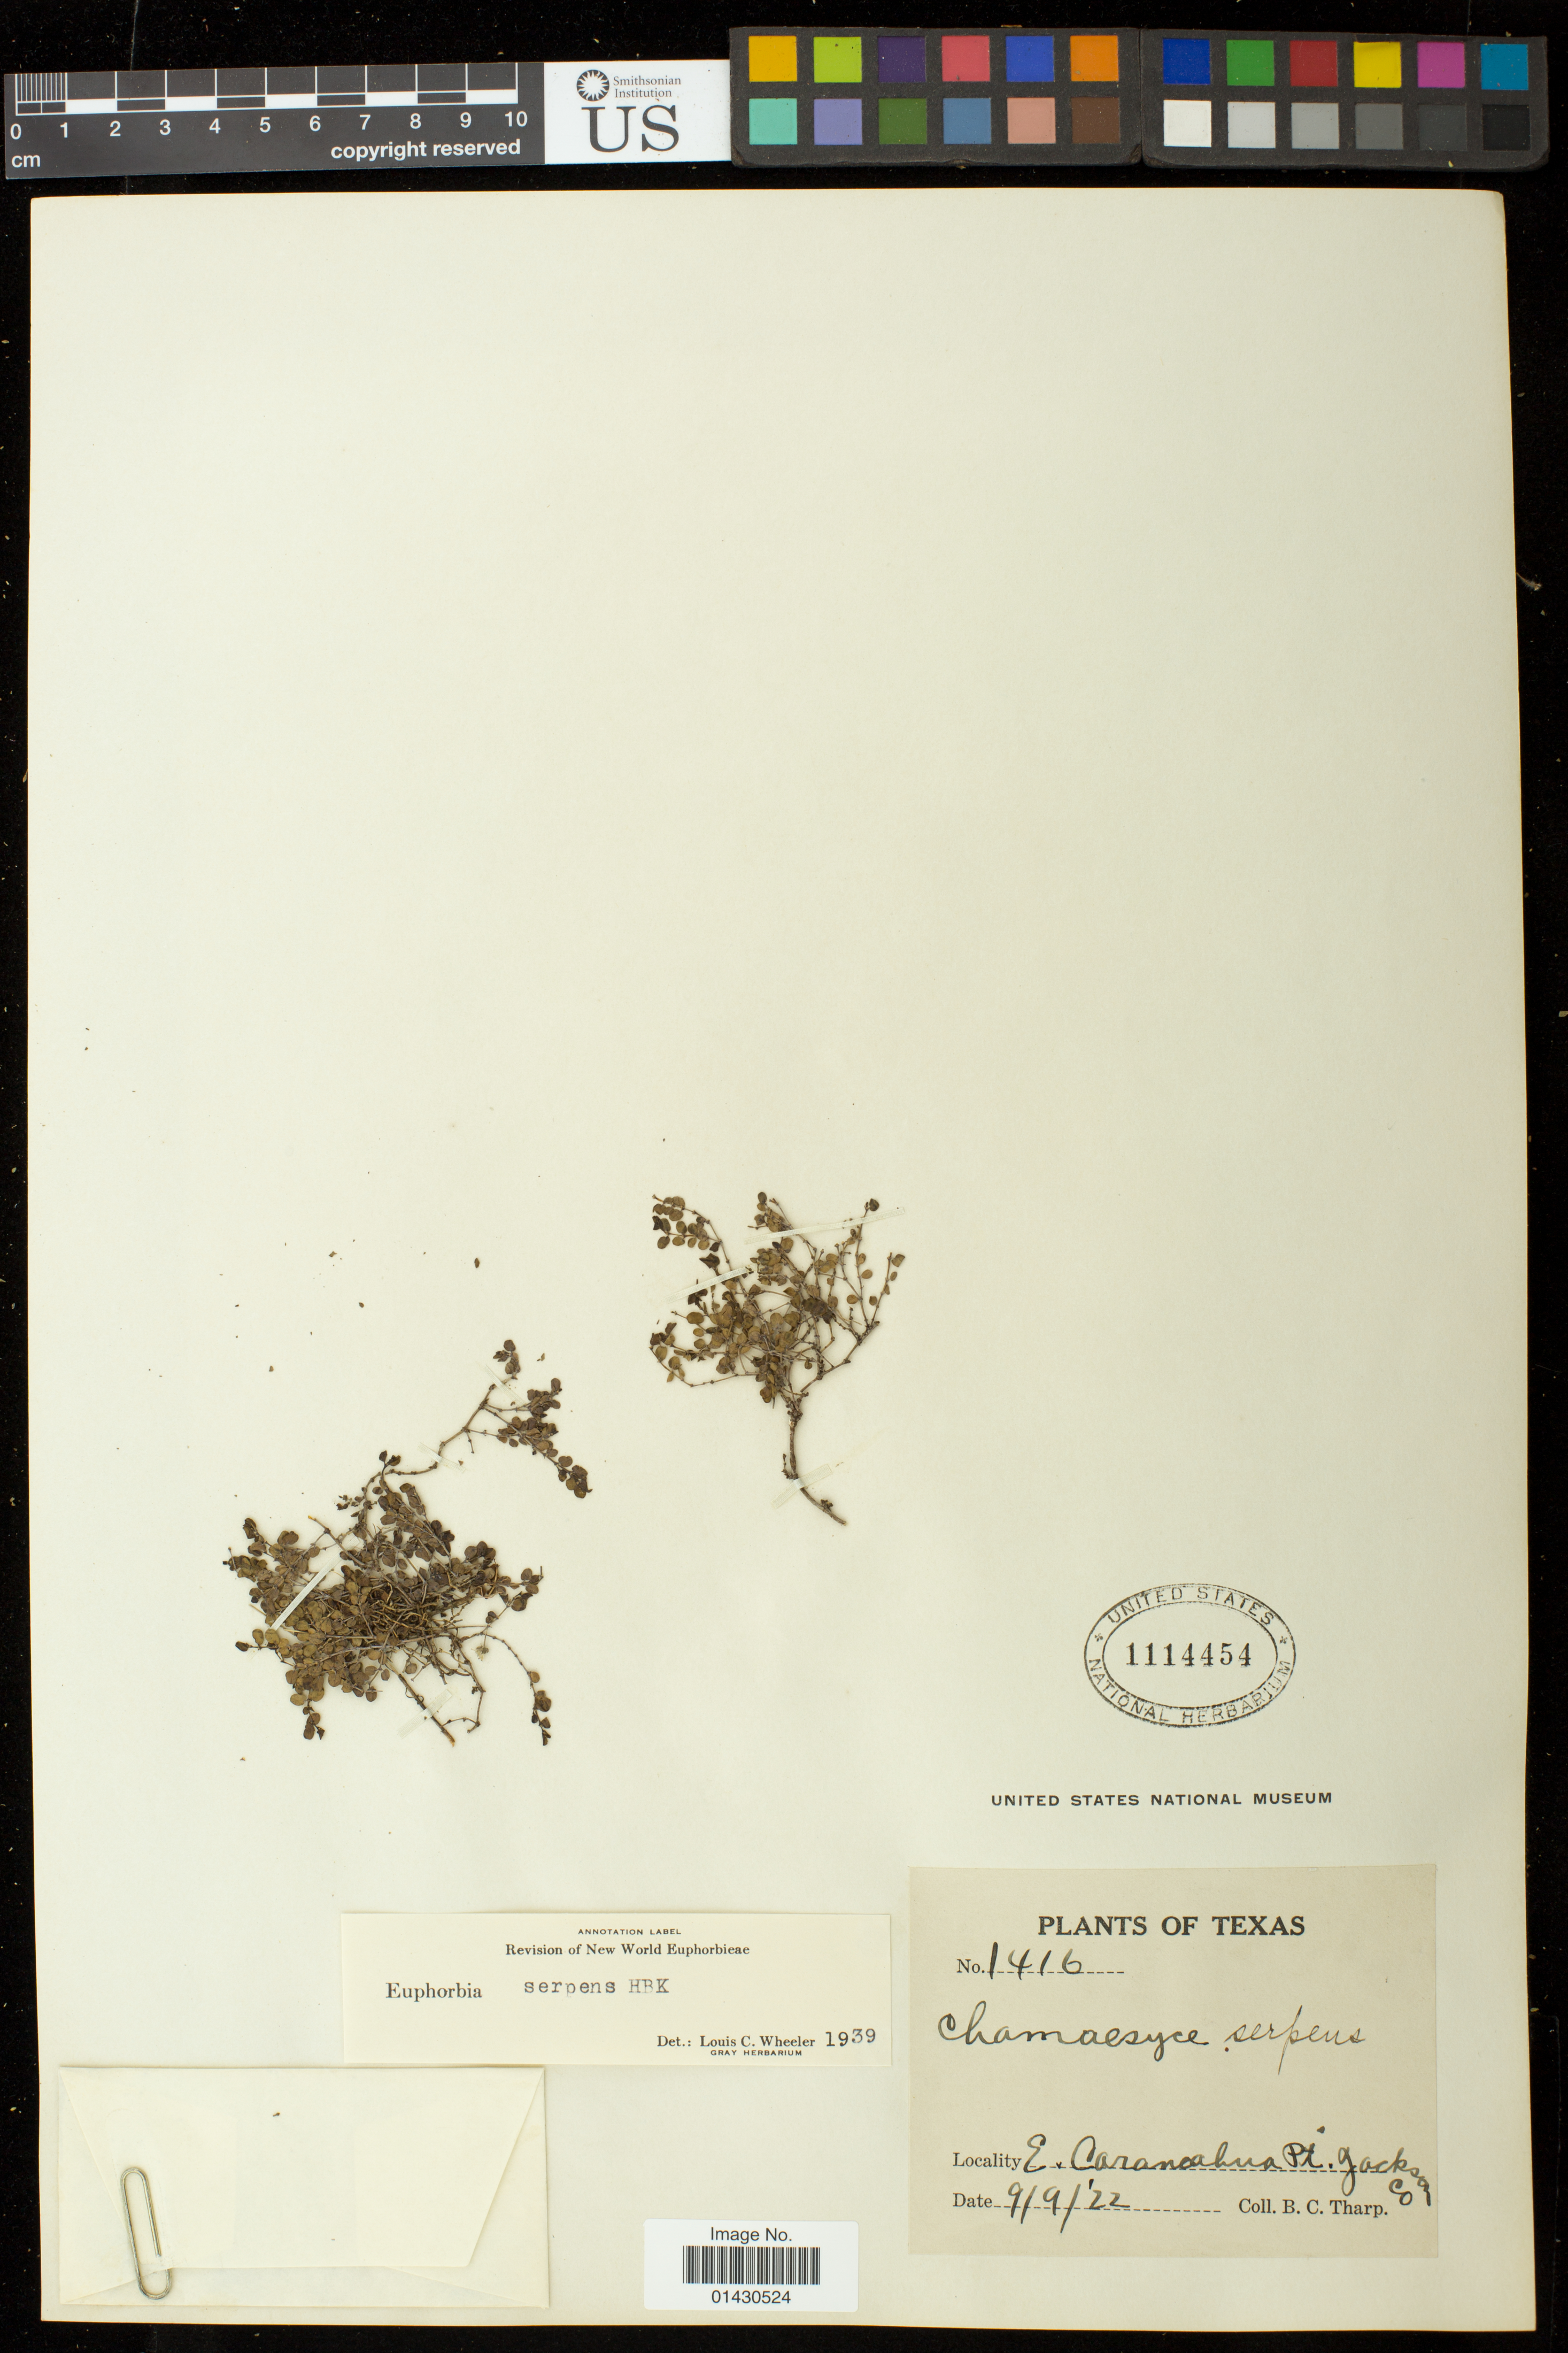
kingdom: Plantae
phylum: Tracheophyta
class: Magnoliopsida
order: Malpighiales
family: Euphorbiaceae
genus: Euphorbia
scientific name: Euphorbia serpens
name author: Kunth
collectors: B. C. Tharp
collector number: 1416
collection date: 1922-09-09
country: United States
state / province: Texas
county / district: Jackson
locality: E. Carancahua Pt.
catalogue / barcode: US 1114454